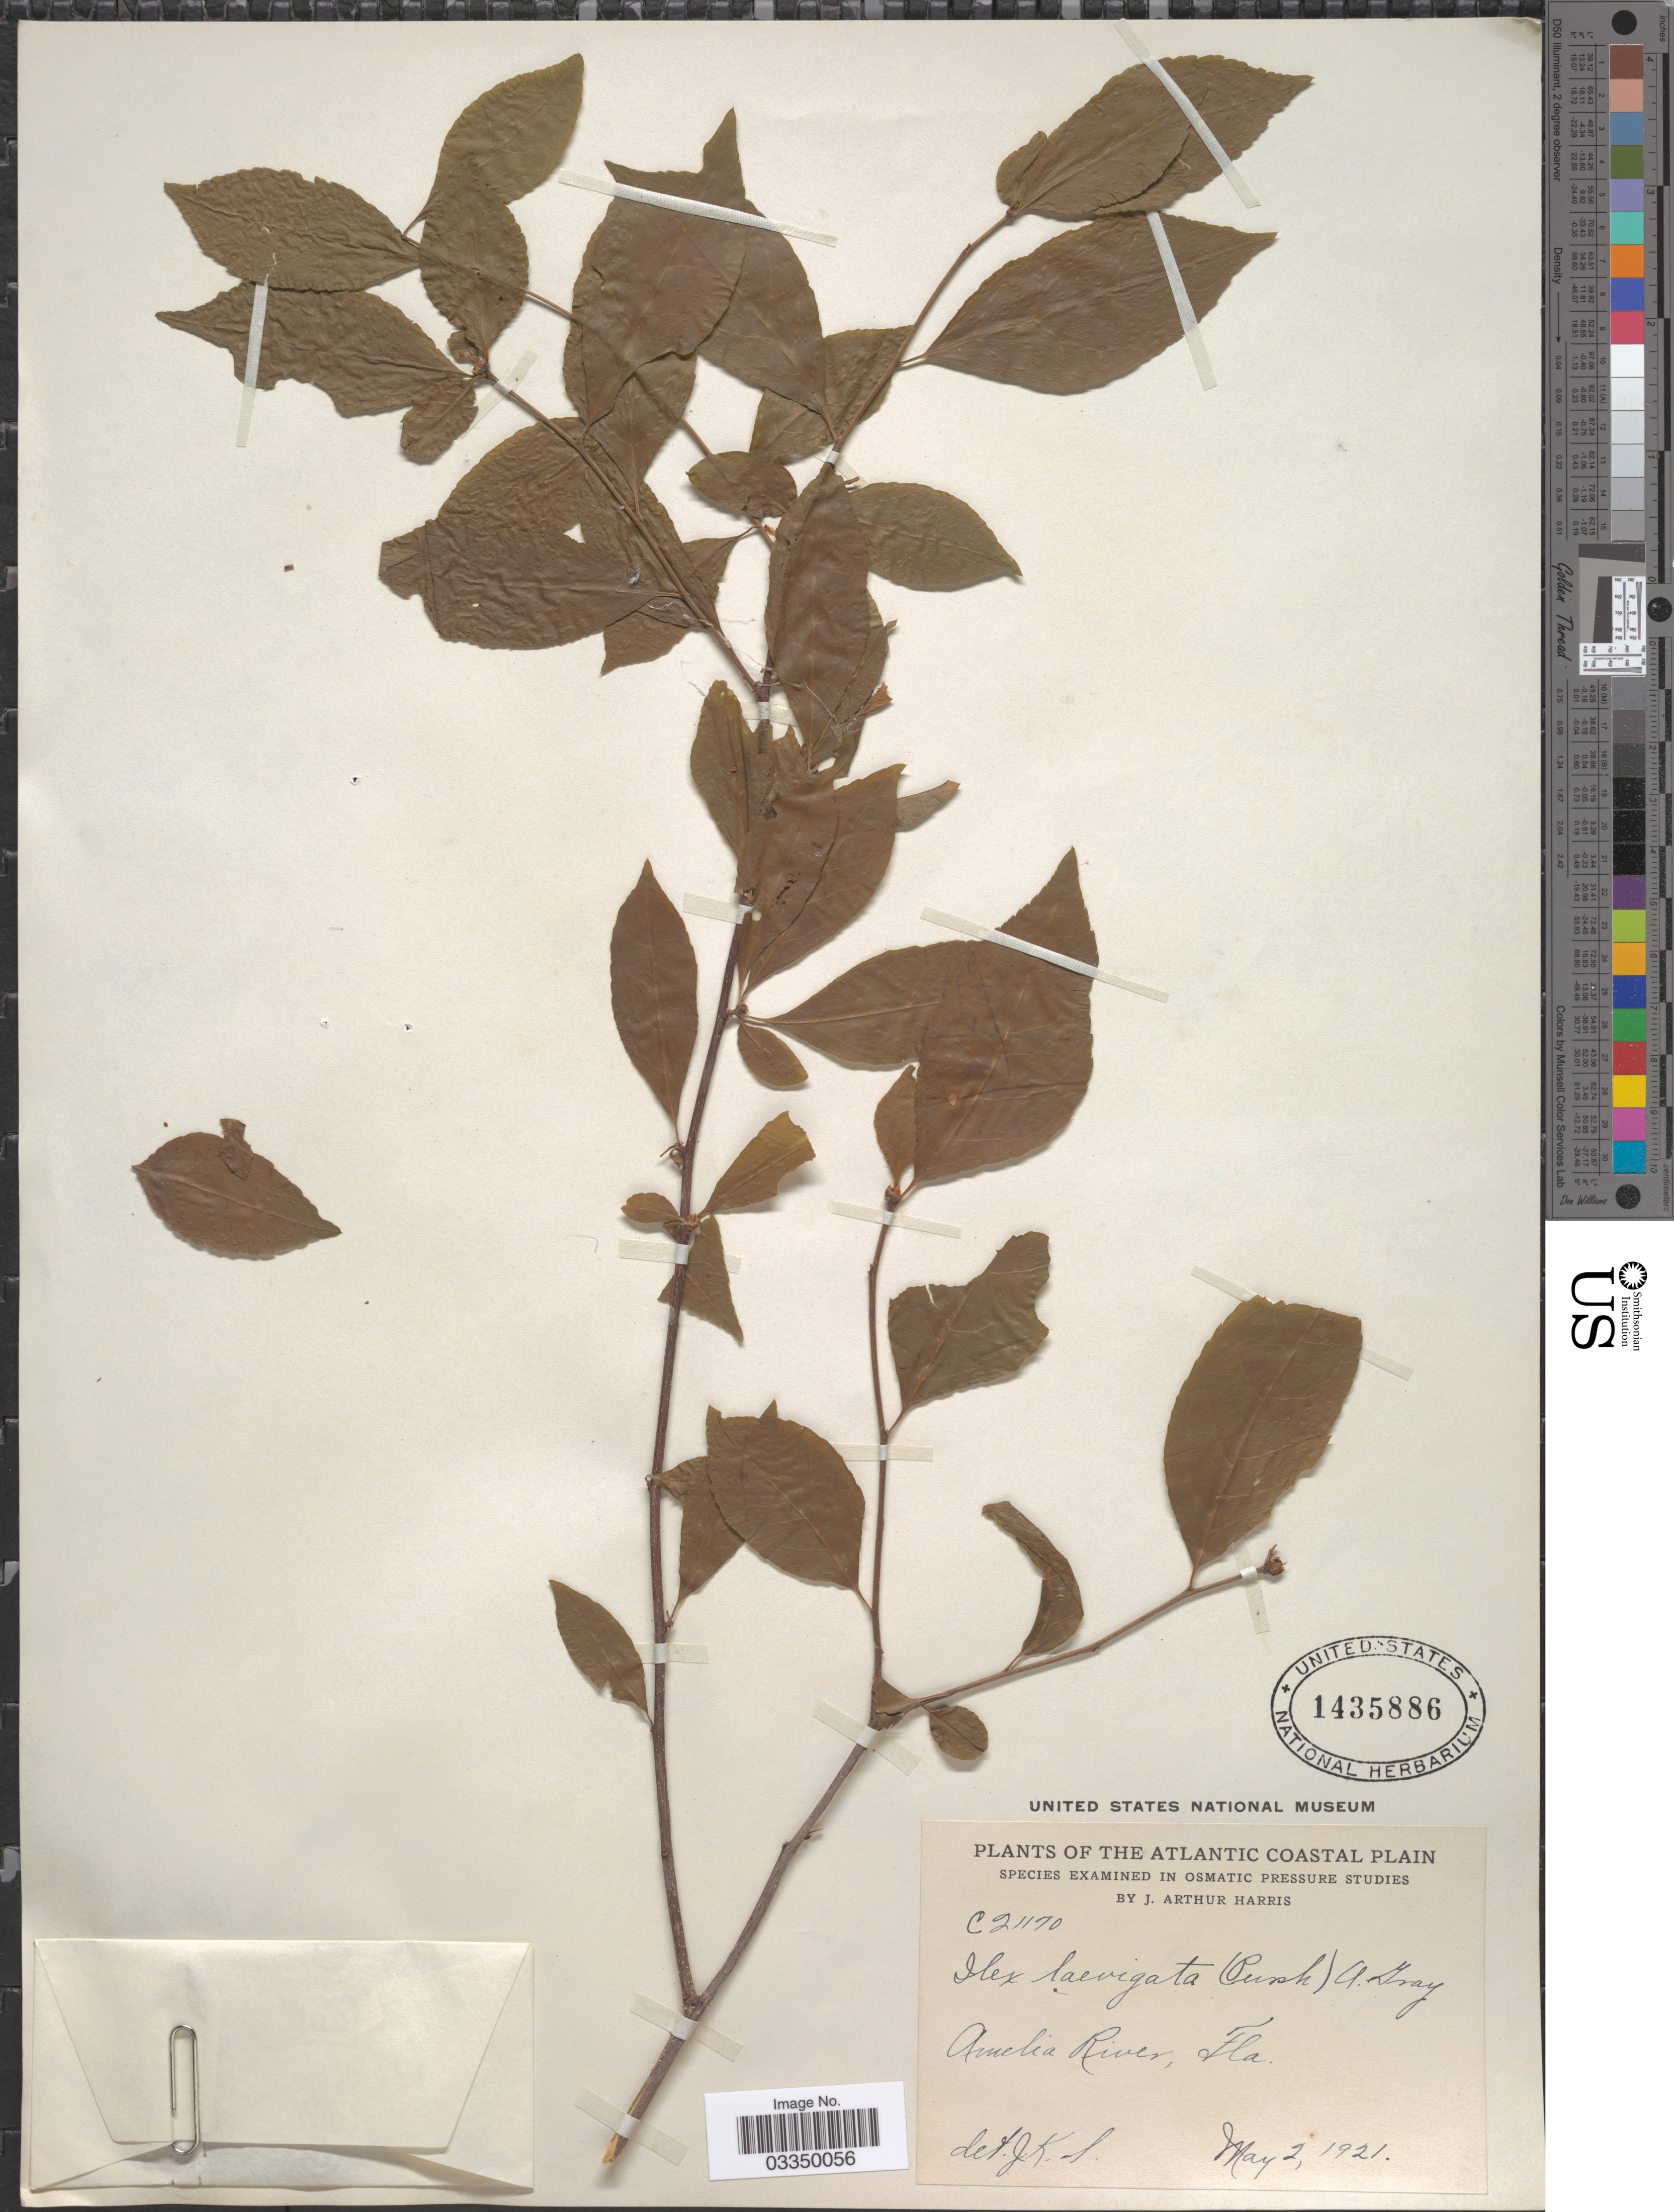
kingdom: Plantae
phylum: Tracheophyta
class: Magnoliopsida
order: Aquifoliales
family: Aquifoliaceae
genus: Ilex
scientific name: Ilex laevigata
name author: (Pursh) A. Gray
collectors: J. A. Harris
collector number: C21170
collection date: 1921-05-02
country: United States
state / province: Florida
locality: Atlantic Coastal Plain. Amelia River.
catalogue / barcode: US 1435886